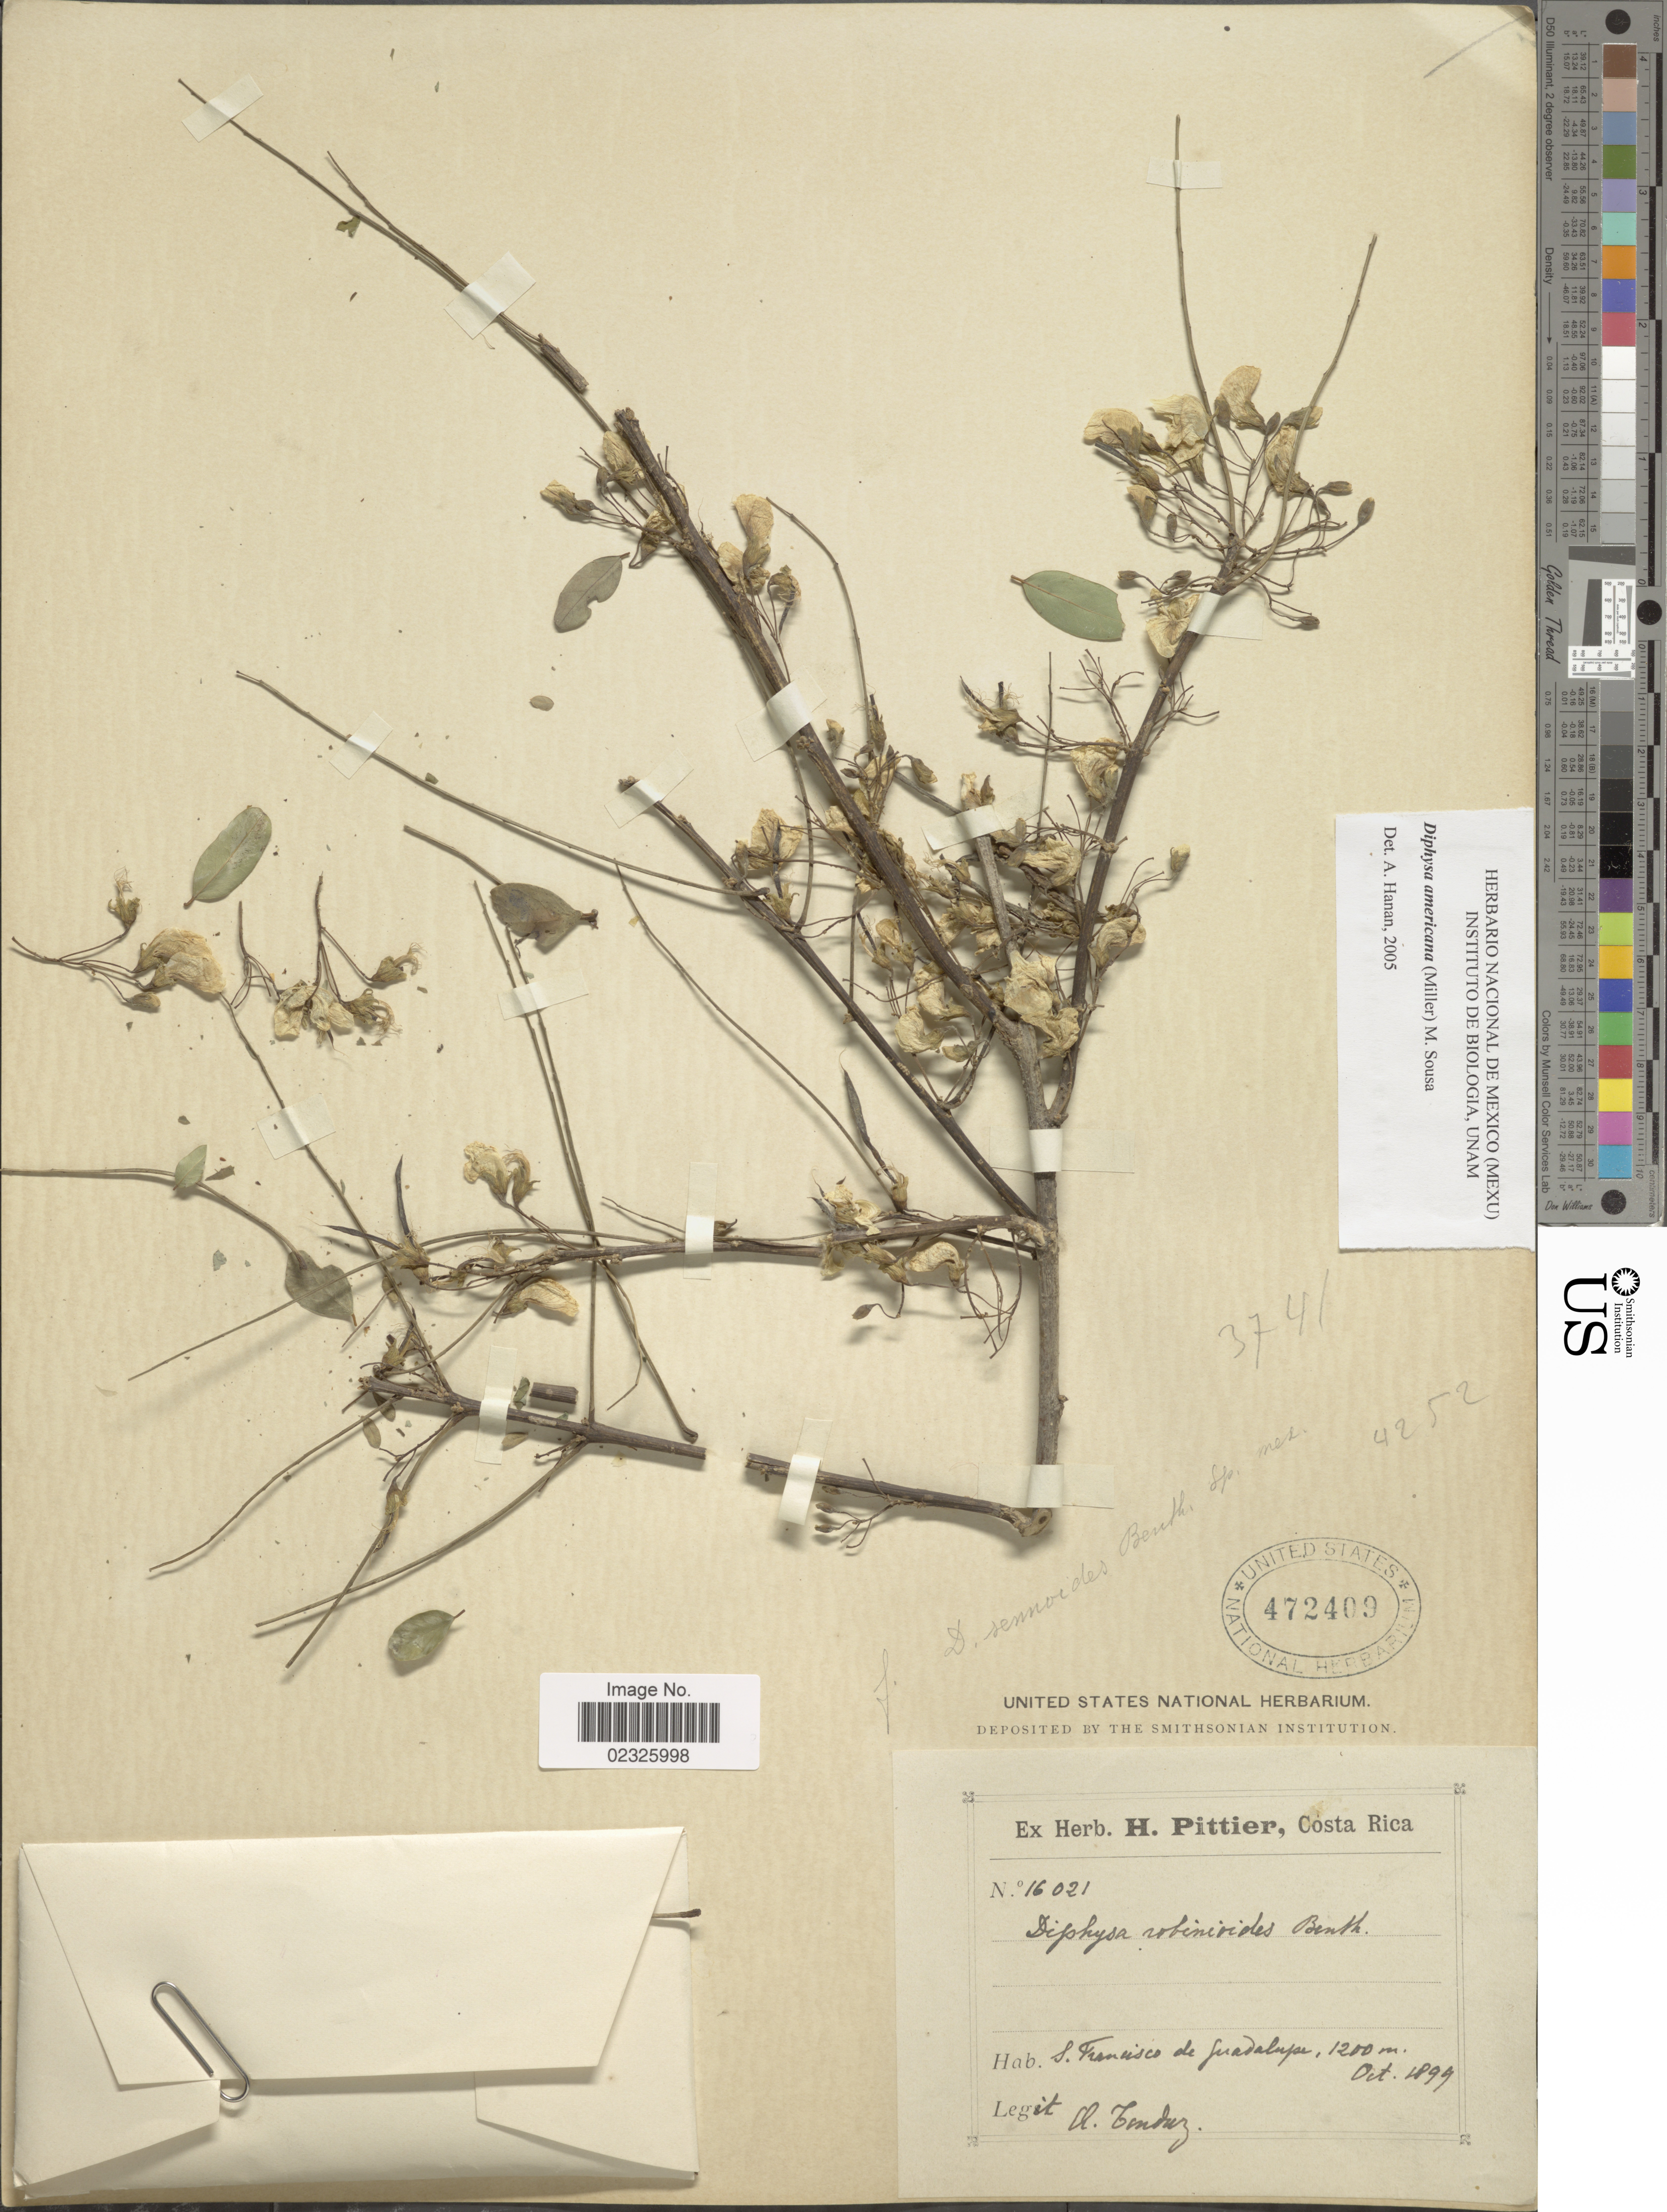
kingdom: Plantae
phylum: Tracheophyta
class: Magnoliopsida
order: Fabales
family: Fabaceae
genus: Diphysa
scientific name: Diphysa americana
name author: (Mill.) M. Sousa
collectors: A. Tonduz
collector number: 16021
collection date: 1899-10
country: Costa Rica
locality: S. Francisco de Guadalupe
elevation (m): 1200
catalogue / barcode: US 472409